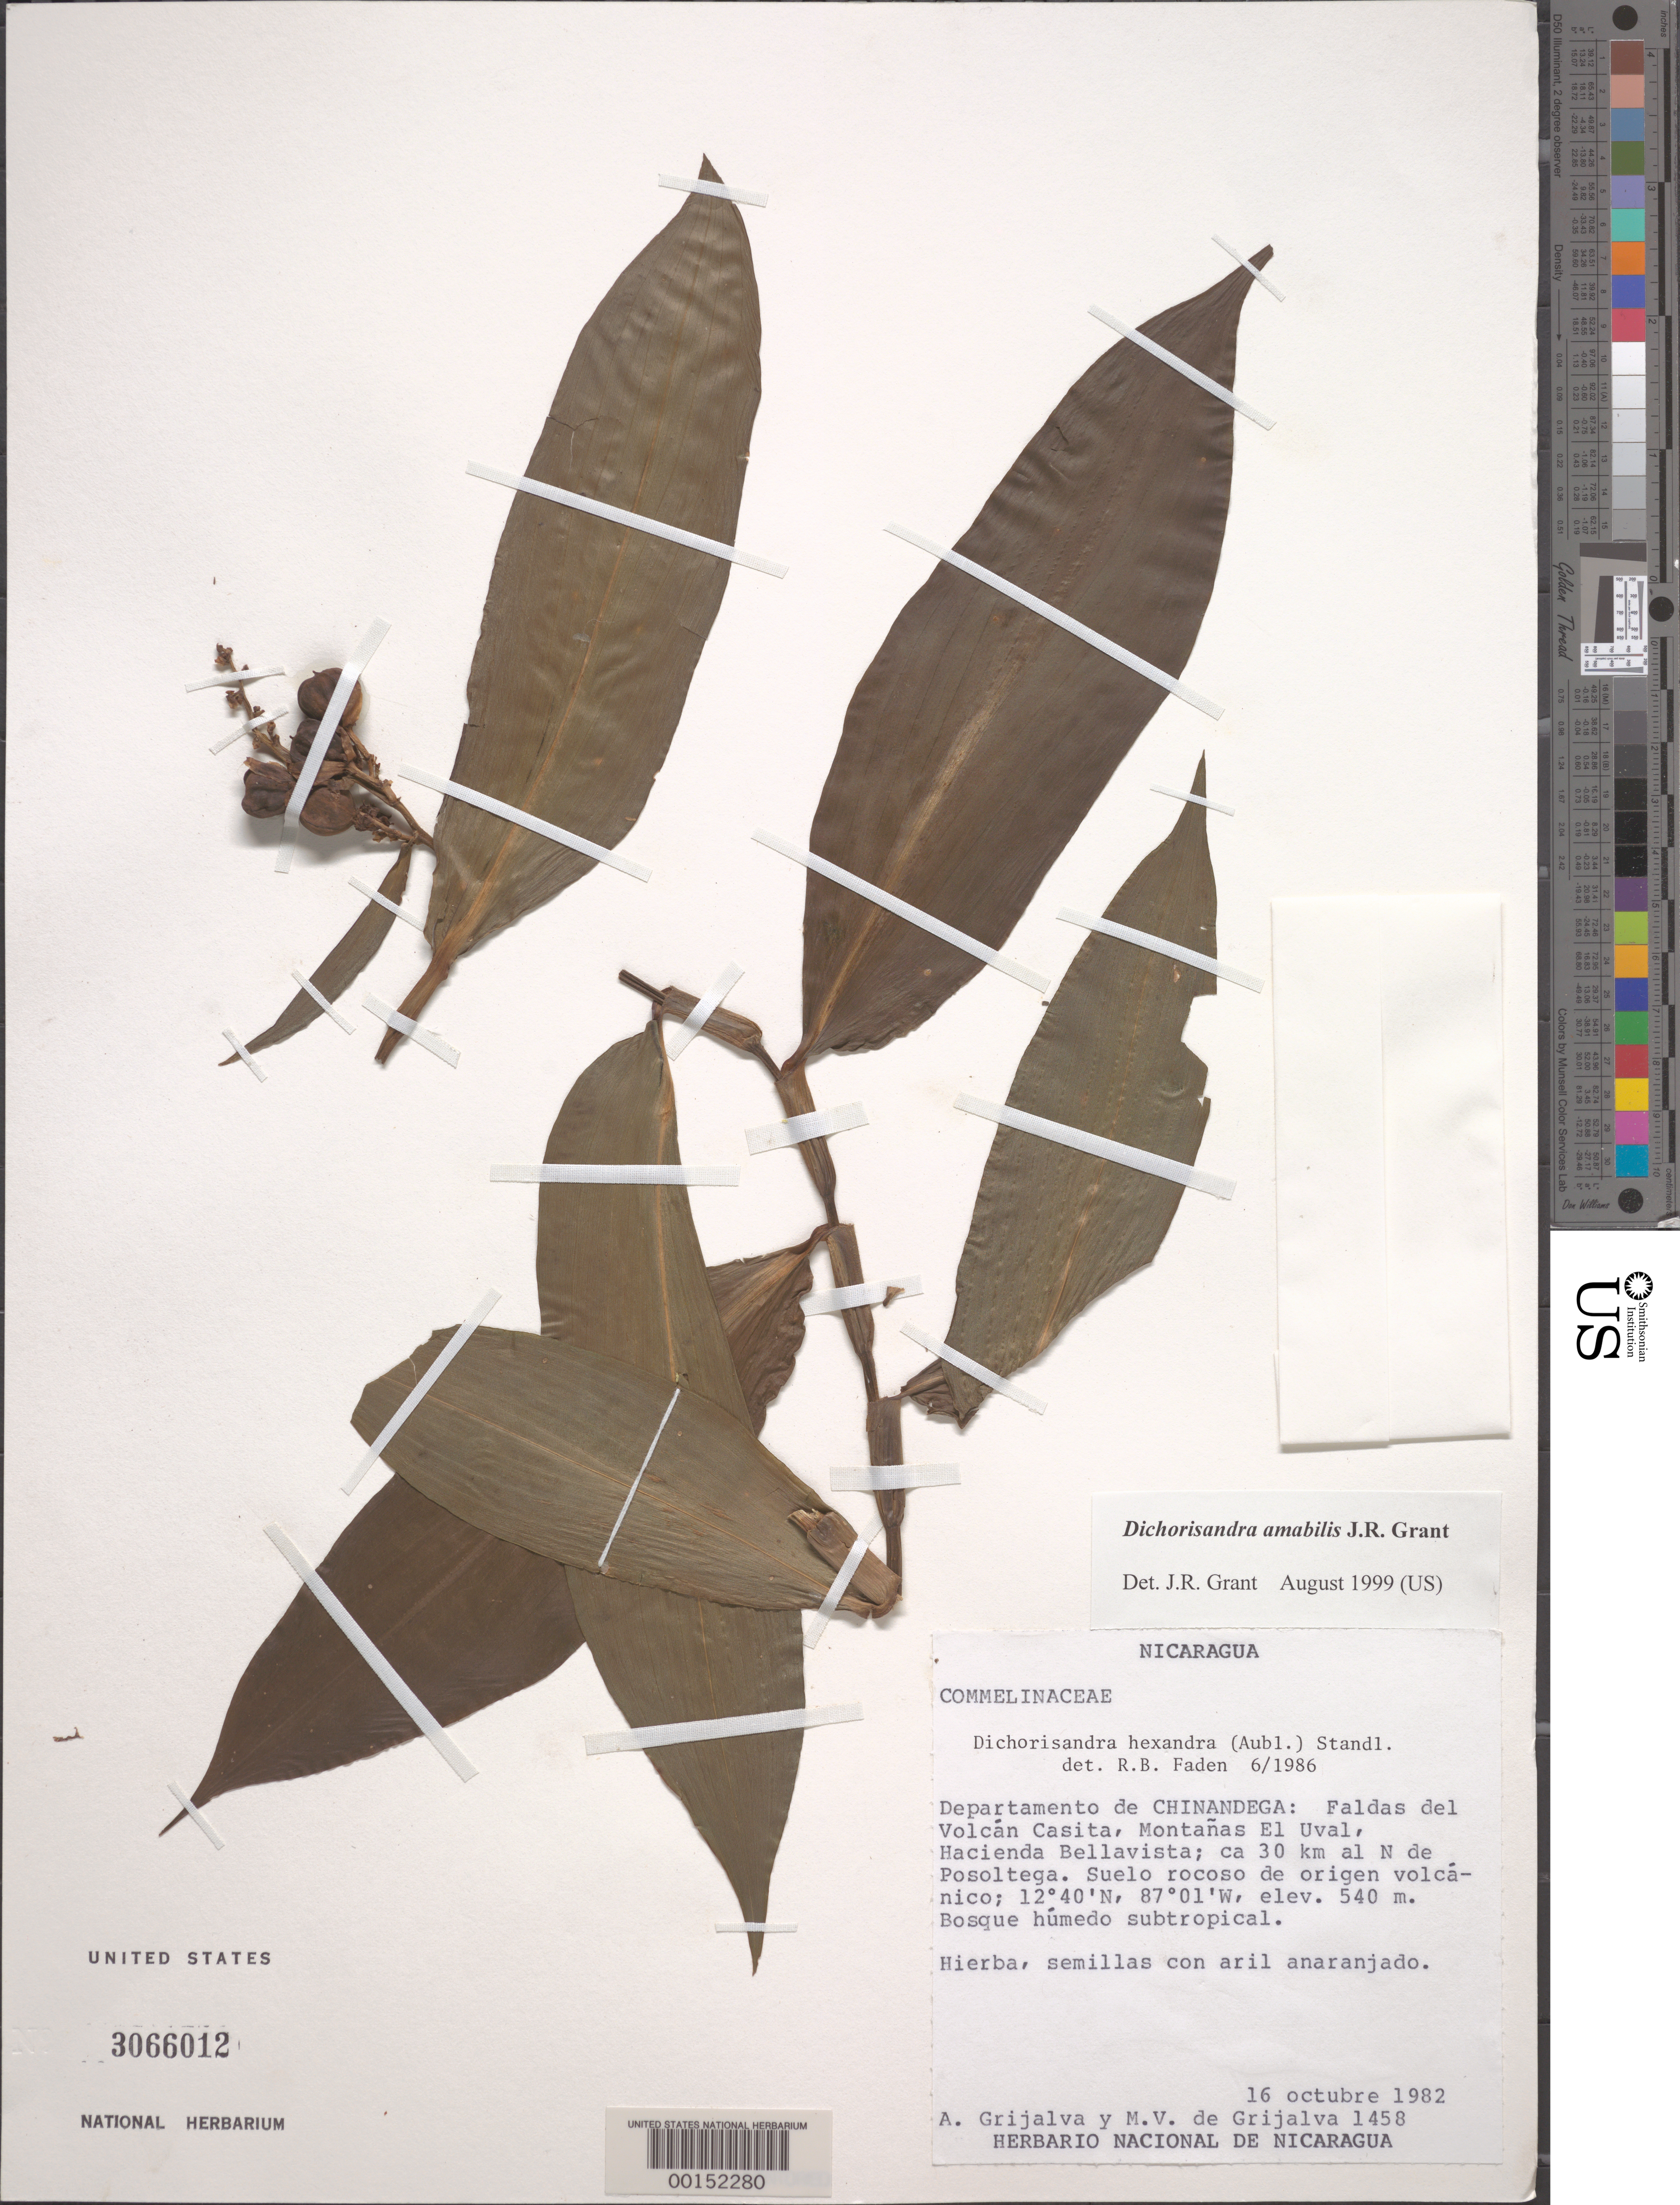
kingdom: Plantae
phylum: Tracheophyta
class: Liliopsida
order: Commelinales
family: Commelinaceae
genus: Dichorisandra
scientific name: Dichorisandra hexandra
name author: (Aubl.) Standl.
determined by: Faden, Robert B., (US), Smithsonian Institution - National Museum of Natural History (UNITED STATES)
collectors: A. Grijalva & M. Grijalva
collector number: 1458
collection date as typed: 16 Oct 1982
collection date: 1982-10-16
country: Nicaragua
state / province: Chinandega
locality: Volcan casita, montanas el uval, n of posoltega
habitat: Subtropical forest, rocky volcanic soil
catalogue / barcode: US 3066012